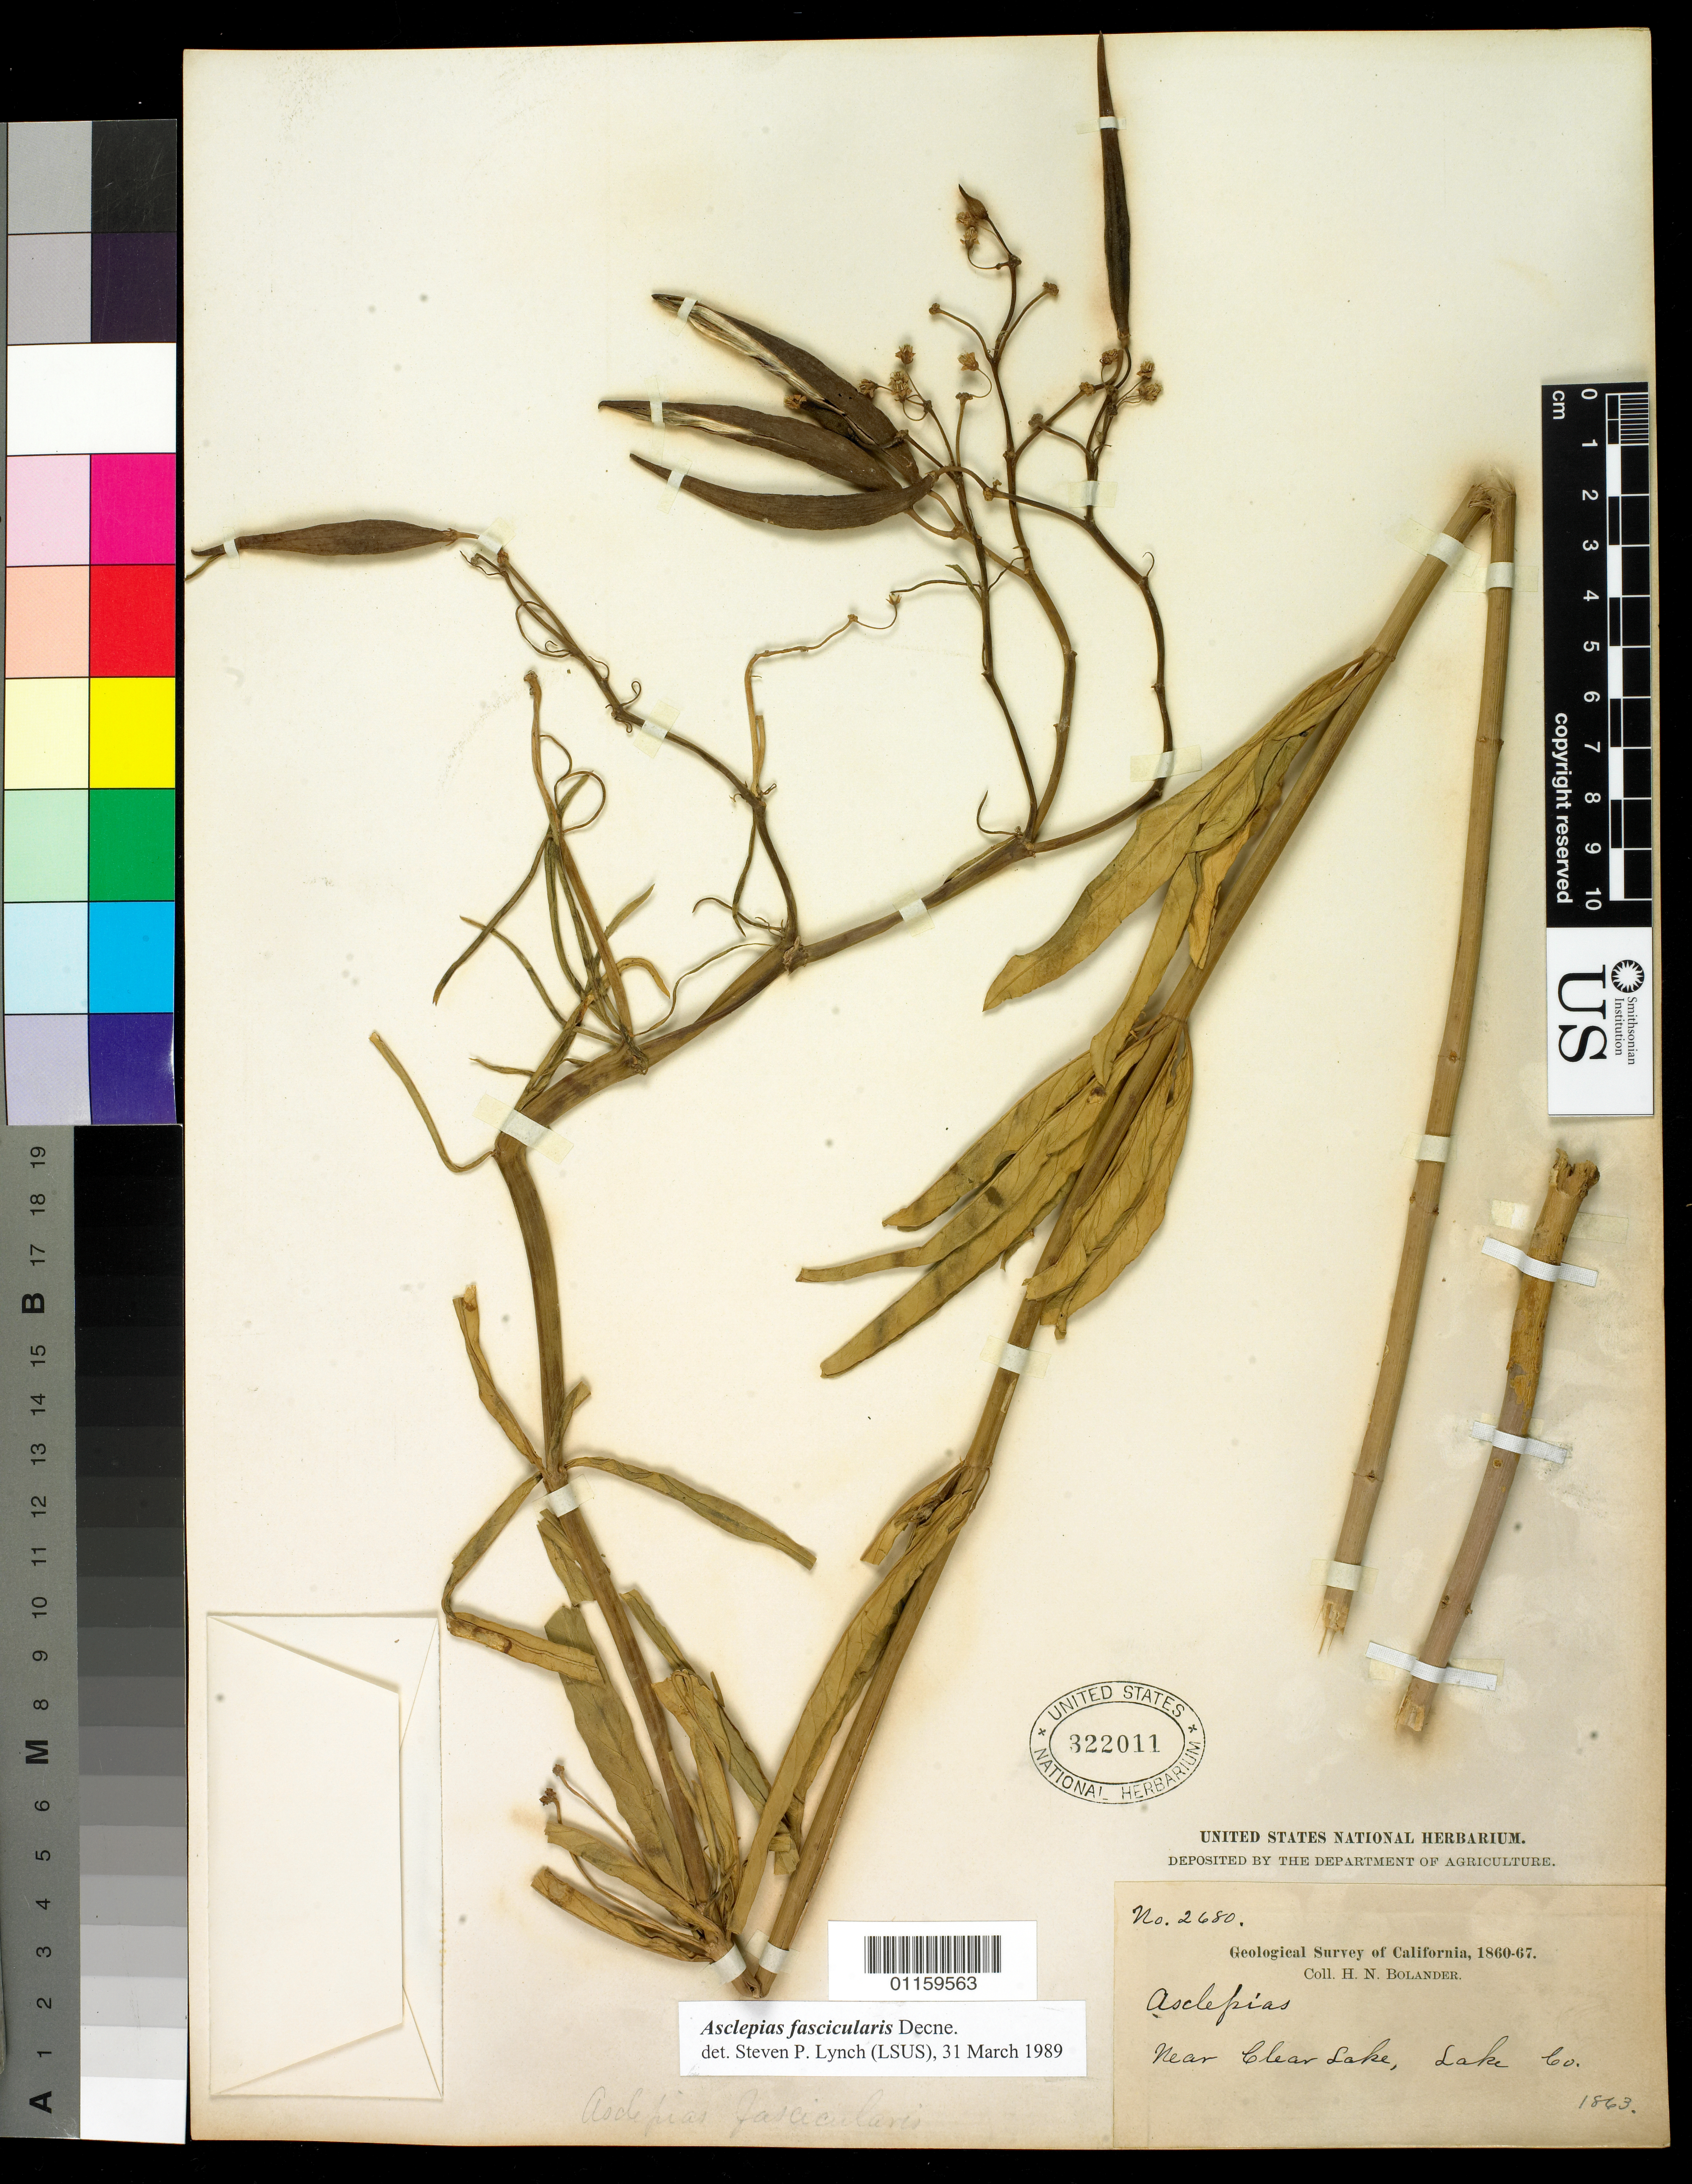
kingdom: Plantae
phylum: Tracheophyta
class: Magnoliopsida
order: Gentianales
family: Apocynaceae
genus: Asclepias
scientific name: Asclepias fascicularis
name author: Decne.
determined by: Lynch, S.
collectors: H. Bolander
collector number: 2680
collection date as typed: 1863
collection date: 1863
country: United States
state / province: California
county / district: Lake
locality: near Clear Lake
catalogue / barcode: US 322011